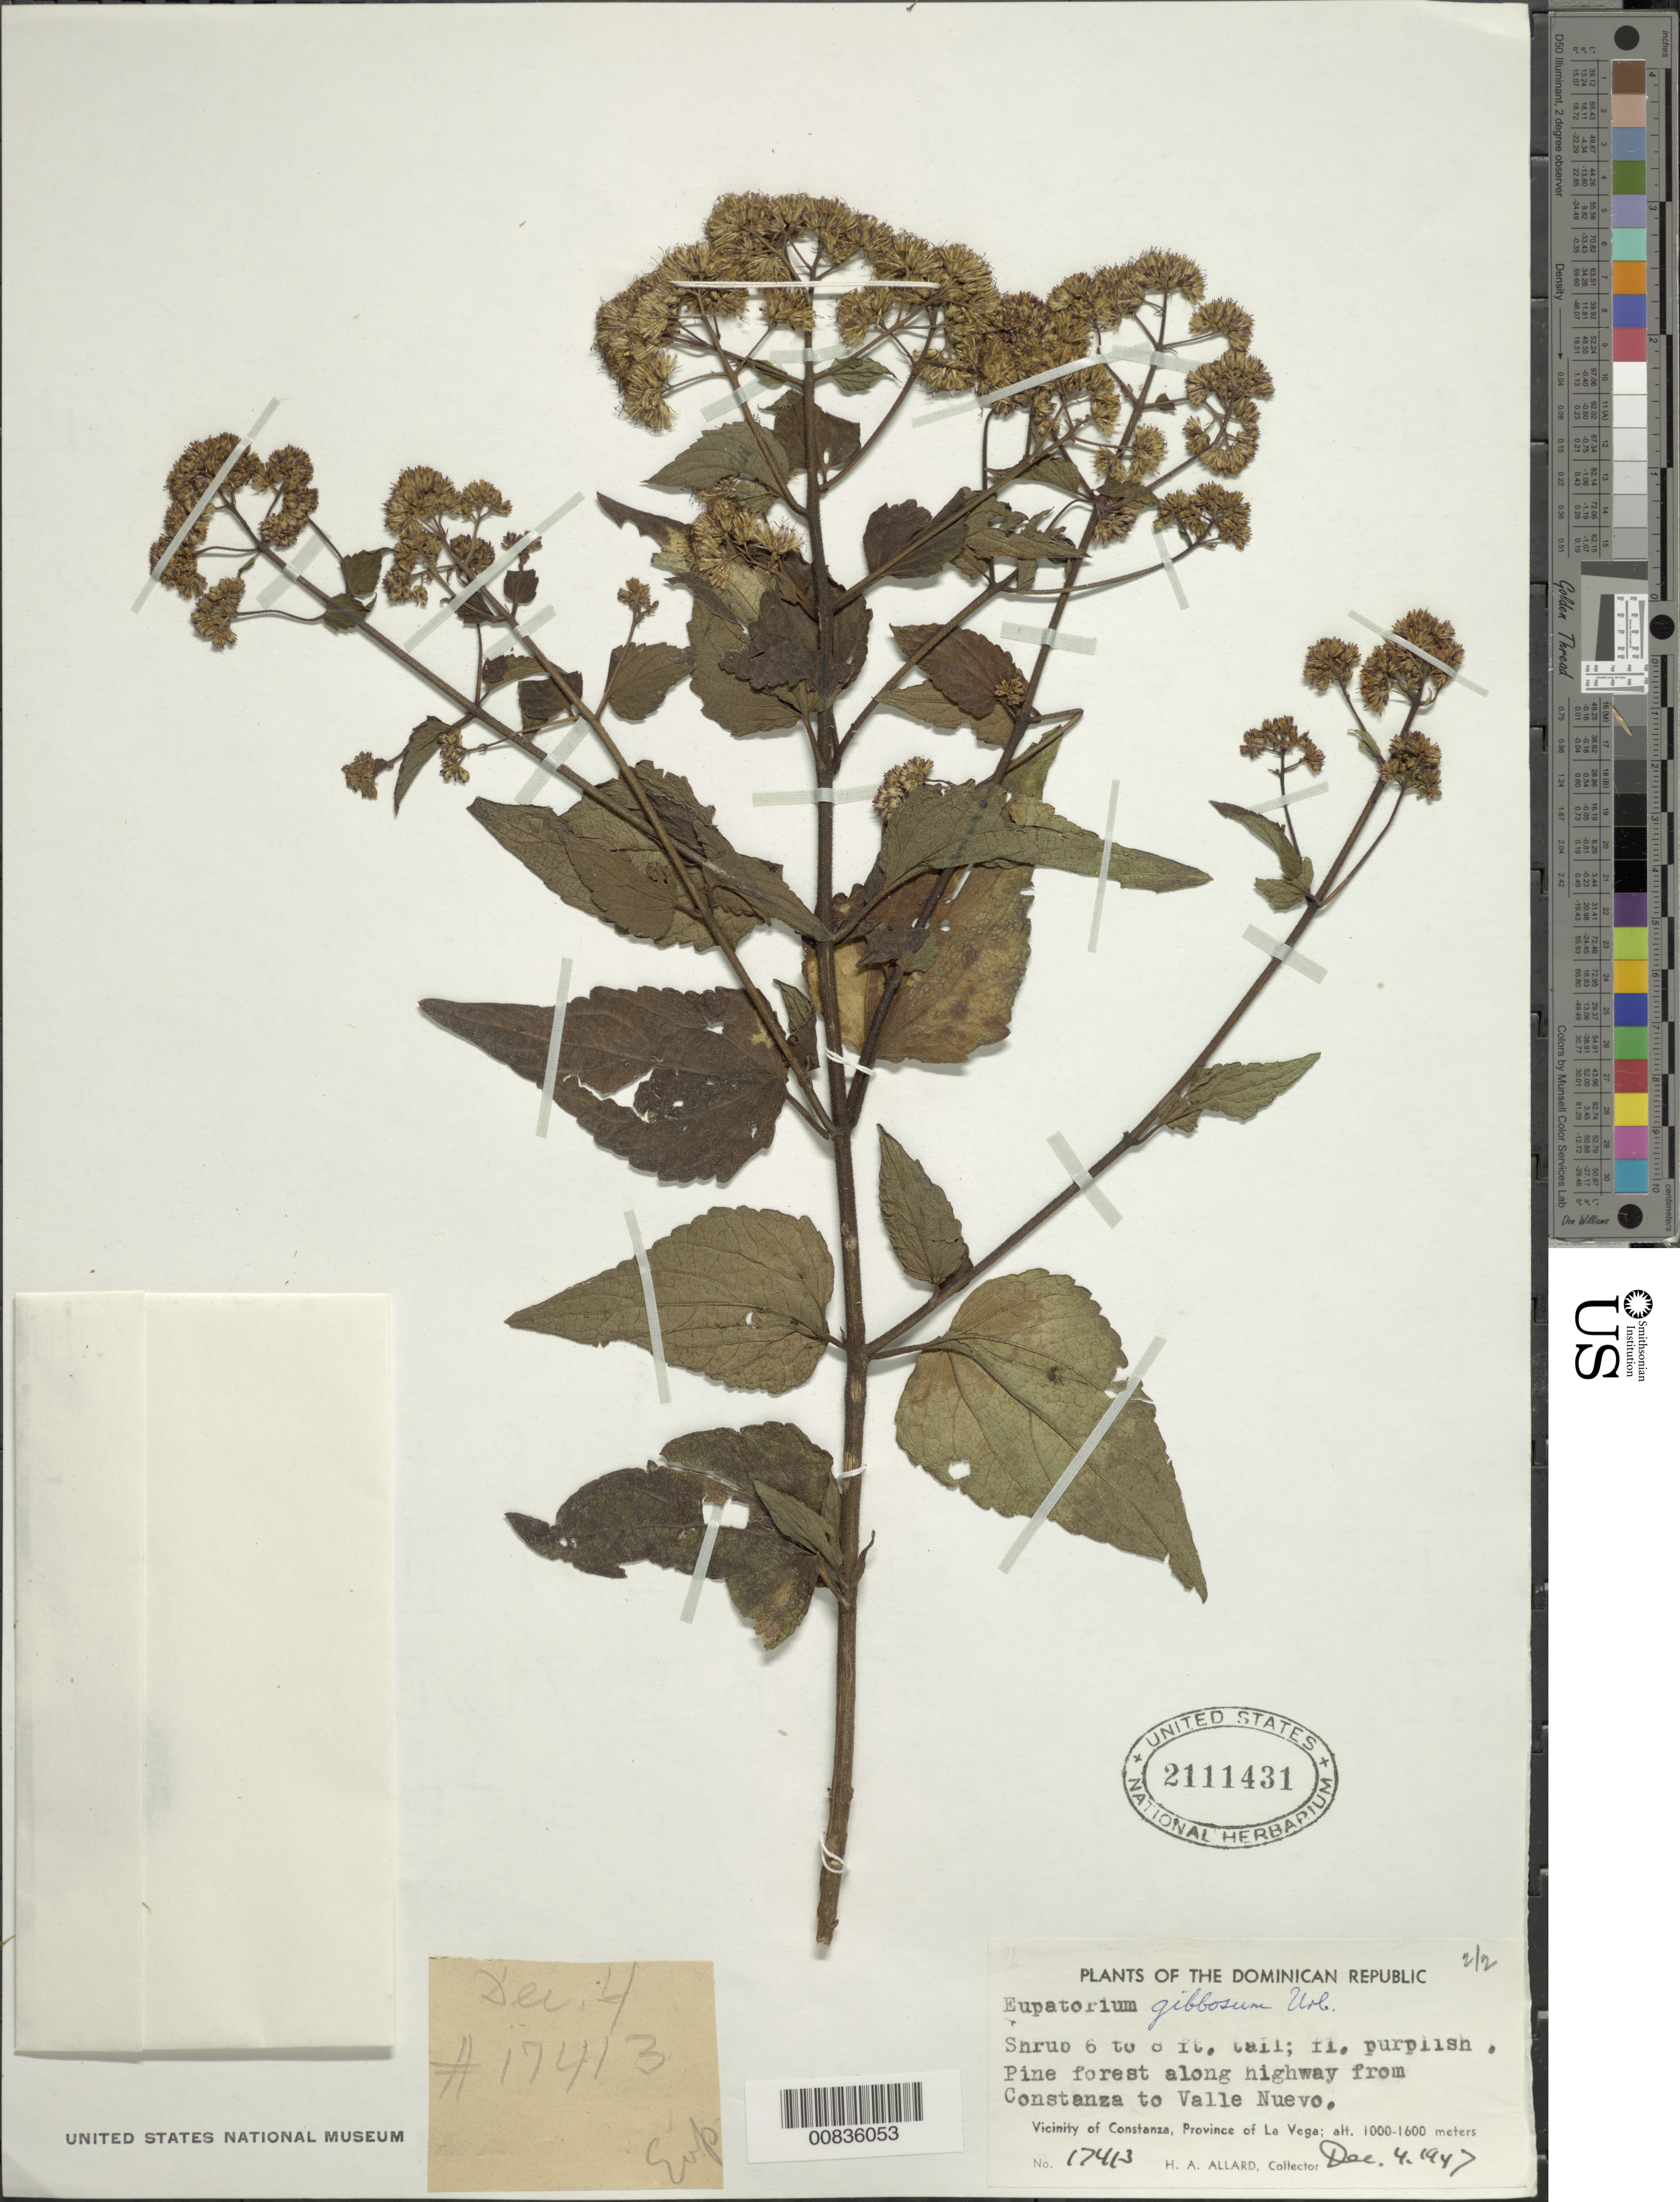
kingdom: Plantae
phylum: Tracheophyta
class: Magnoliopsida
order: Asterales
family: Asteraceae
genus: Koanophyllon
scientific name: Koanophyllon gibbosum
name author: (Urb.) R.M. King & H. Rob.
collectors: H. A. Allard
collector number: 17413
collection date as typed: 04 Dec 1947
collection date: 1947-12-04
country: Dominican Republic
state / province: La Vega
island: Hispaniola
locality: Vicinity of Constanza, along highway from Constanza to Valle Nuevo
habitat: Pine forest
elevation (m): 1000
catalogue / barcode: US 2111431